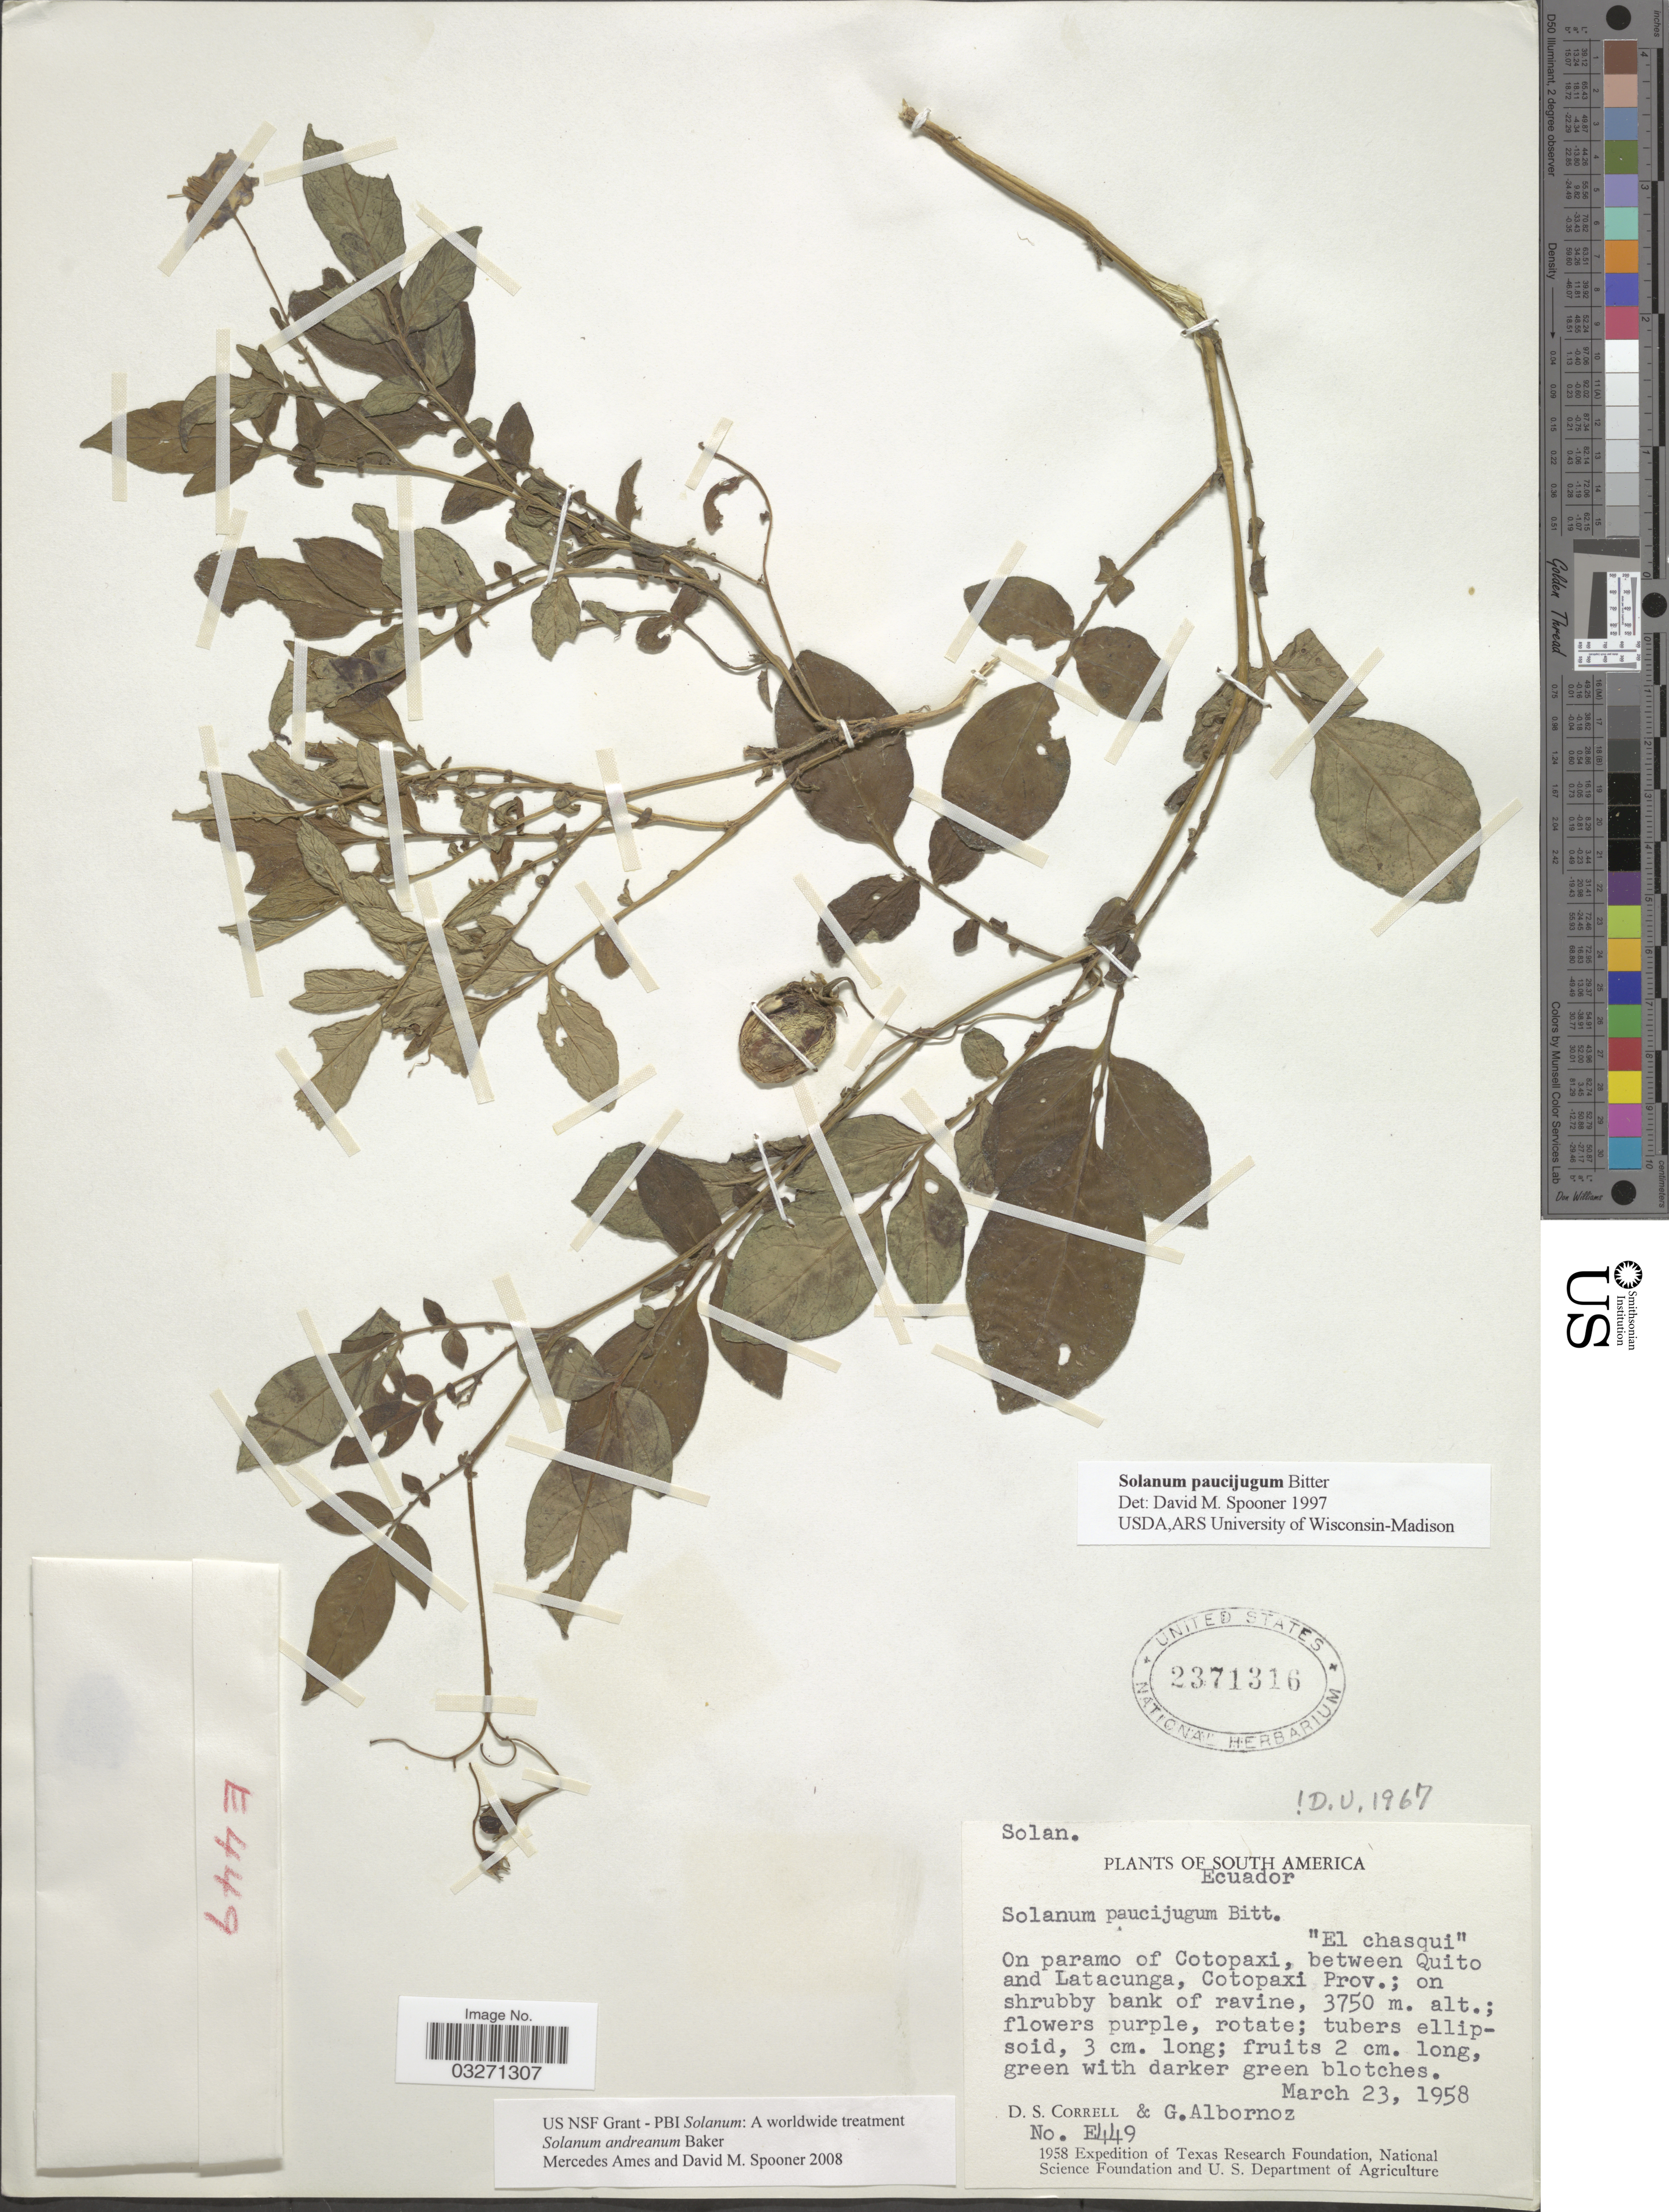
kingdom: Plantae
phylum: Tracheophyta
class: Magnoliopsida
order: Solanales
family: Solanaceae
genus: Solanum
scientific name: Solanum andreanum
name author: Baker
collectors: D. S. Correll & G. Albornoz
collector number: E449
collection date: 1958-03-23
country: Ecuador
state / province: Cotopaxi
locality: El chasqui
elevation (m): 3750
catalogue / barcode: US 2371316